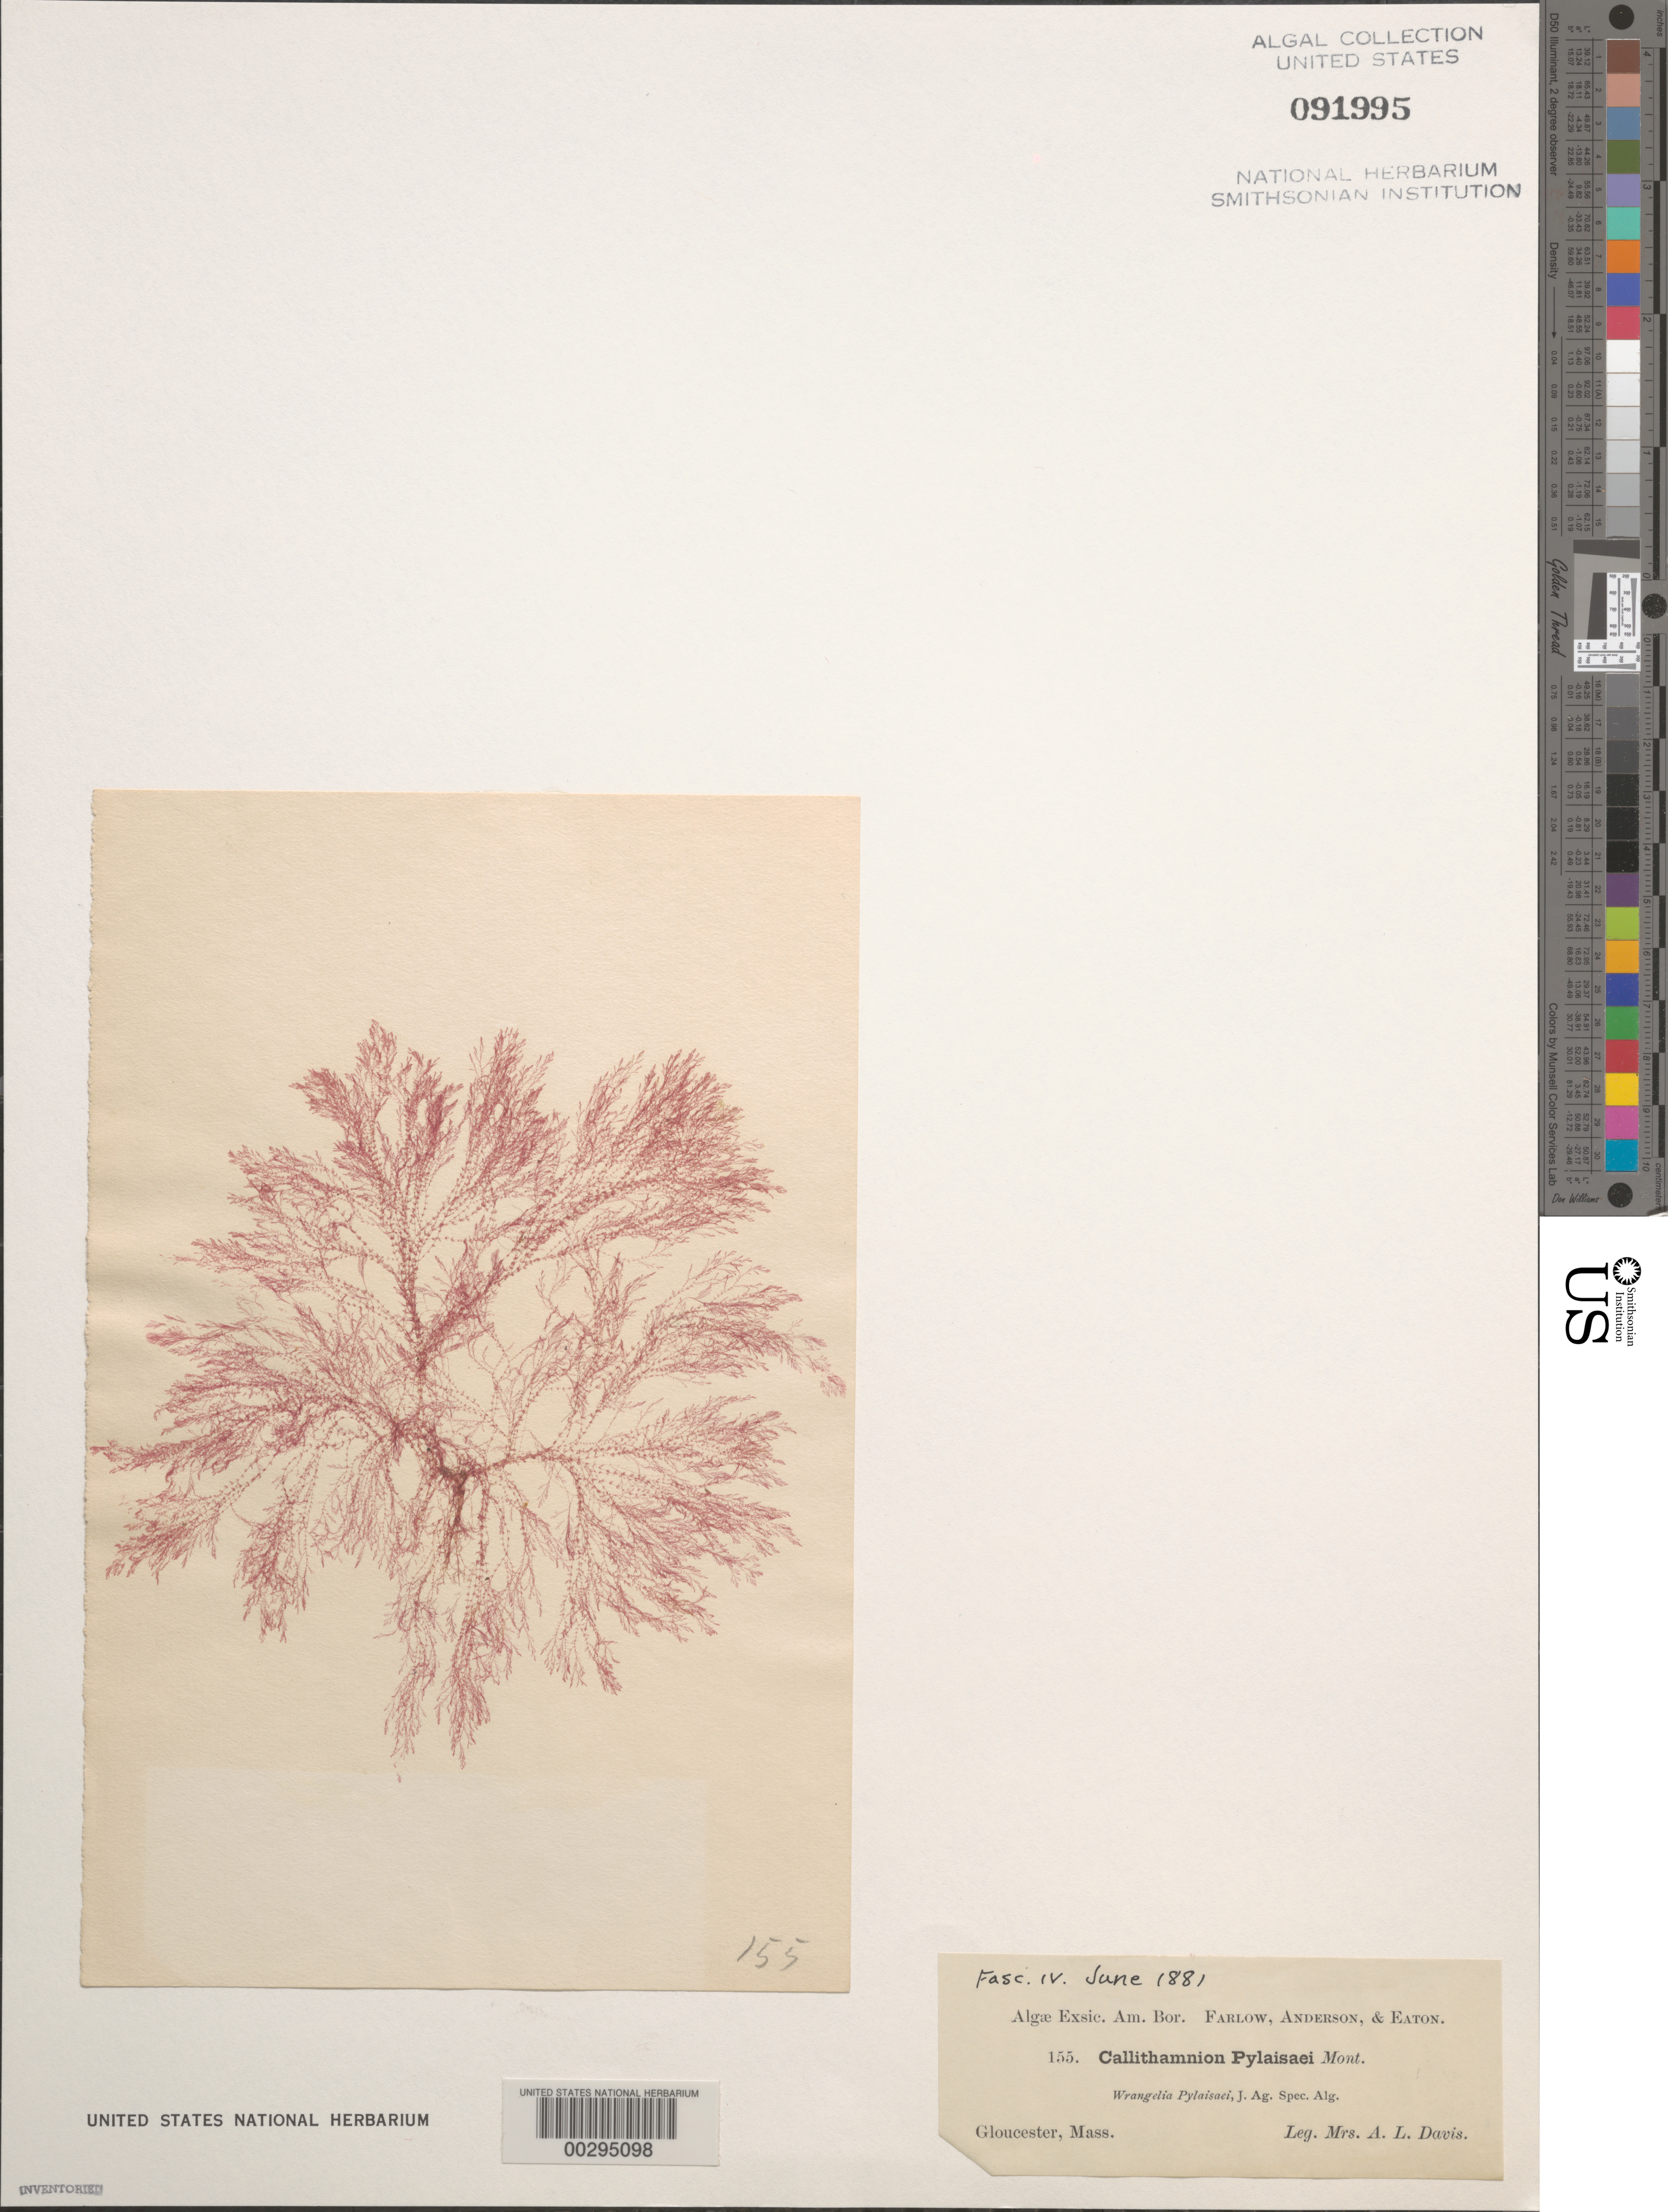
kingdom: Plantae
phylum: Rhodophyta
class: Florideophyceae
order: Ceramiales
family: Ceramiaceae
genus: Scagelia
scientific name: Scagelia pylaisaei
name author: (Montagne) M.J. Wynne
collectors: A. Davis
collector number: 155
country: United States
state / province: Massachusetts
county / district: Essex County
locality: Gloucester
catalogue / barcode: US 91995